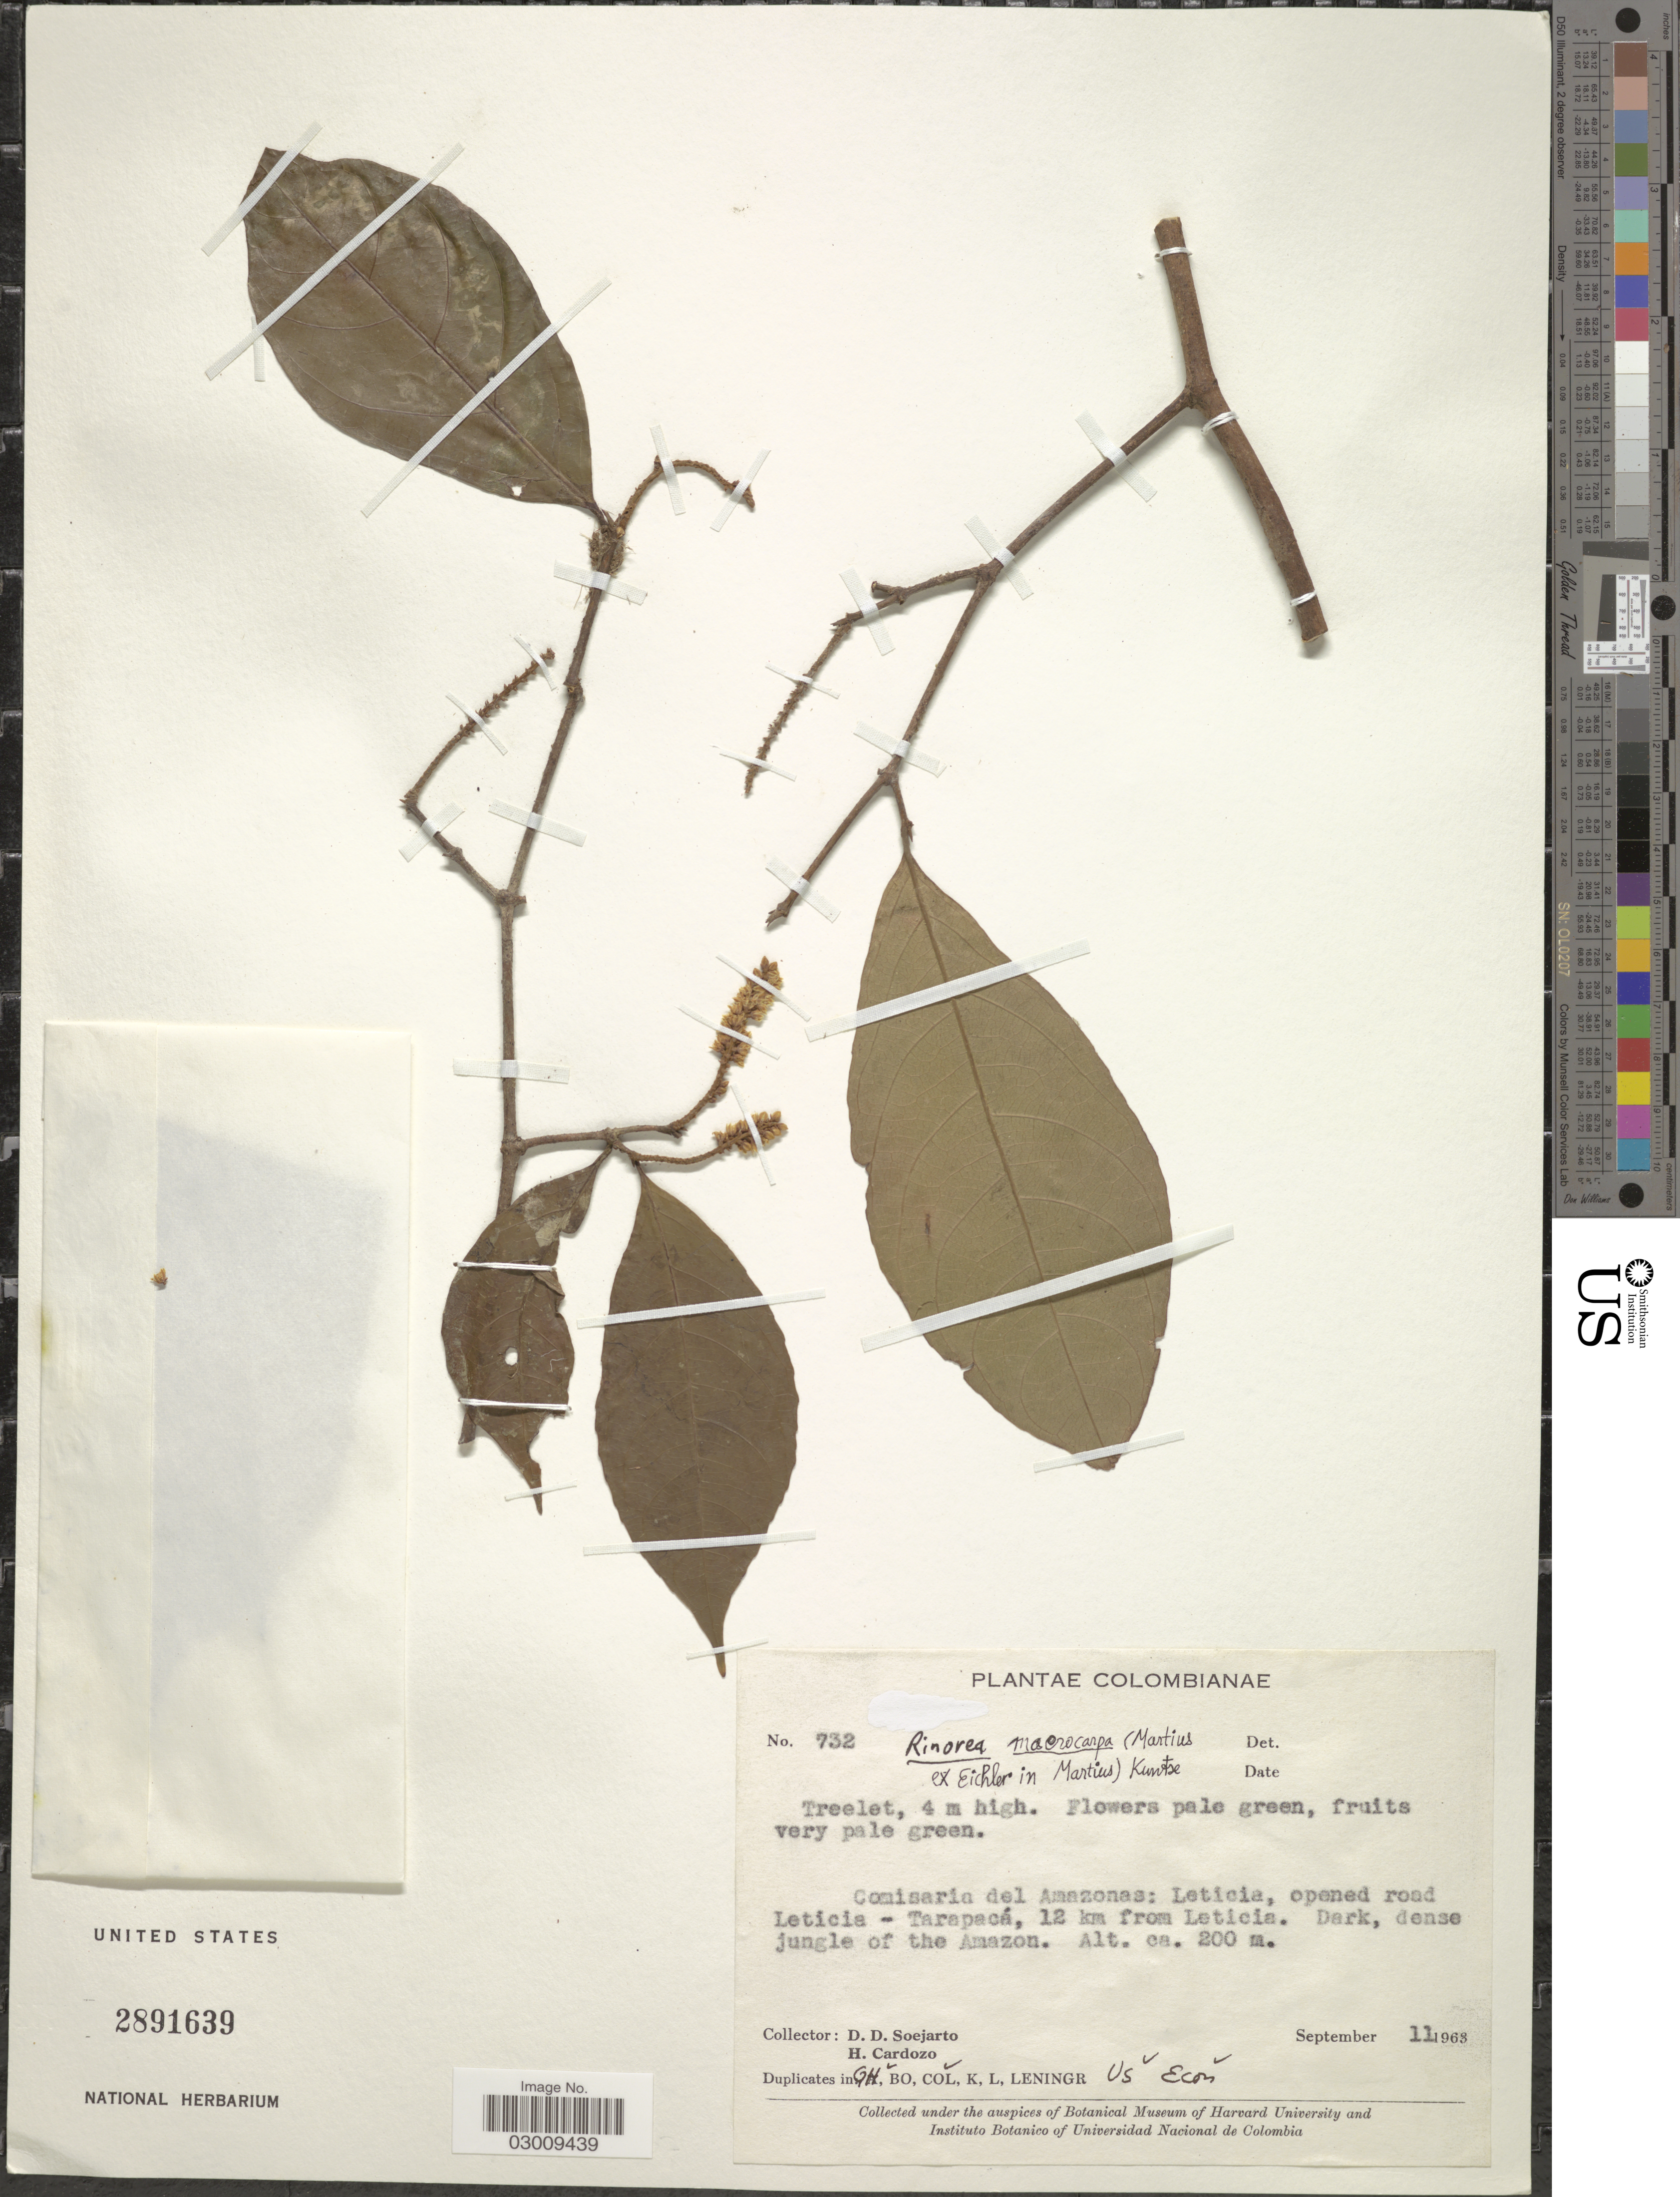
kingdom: Plantae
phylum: Tracheophyta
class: Magnoliopsida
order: Malpighiales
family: Violaceae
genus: Rinorea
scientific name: Rinorea macrocarpa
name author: (Mart. ex Eichler) Kuntze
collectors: H. Cardozo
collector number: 732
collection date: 1963-09-11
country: Colombia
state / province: Amazônas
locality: Comisaria del Amazonas: Leticia, opened road Leticia - Tarapacá, 12 km from Leticia. Dark, dense jungle of the Amazon.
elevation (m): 200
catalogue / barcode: US 2891639